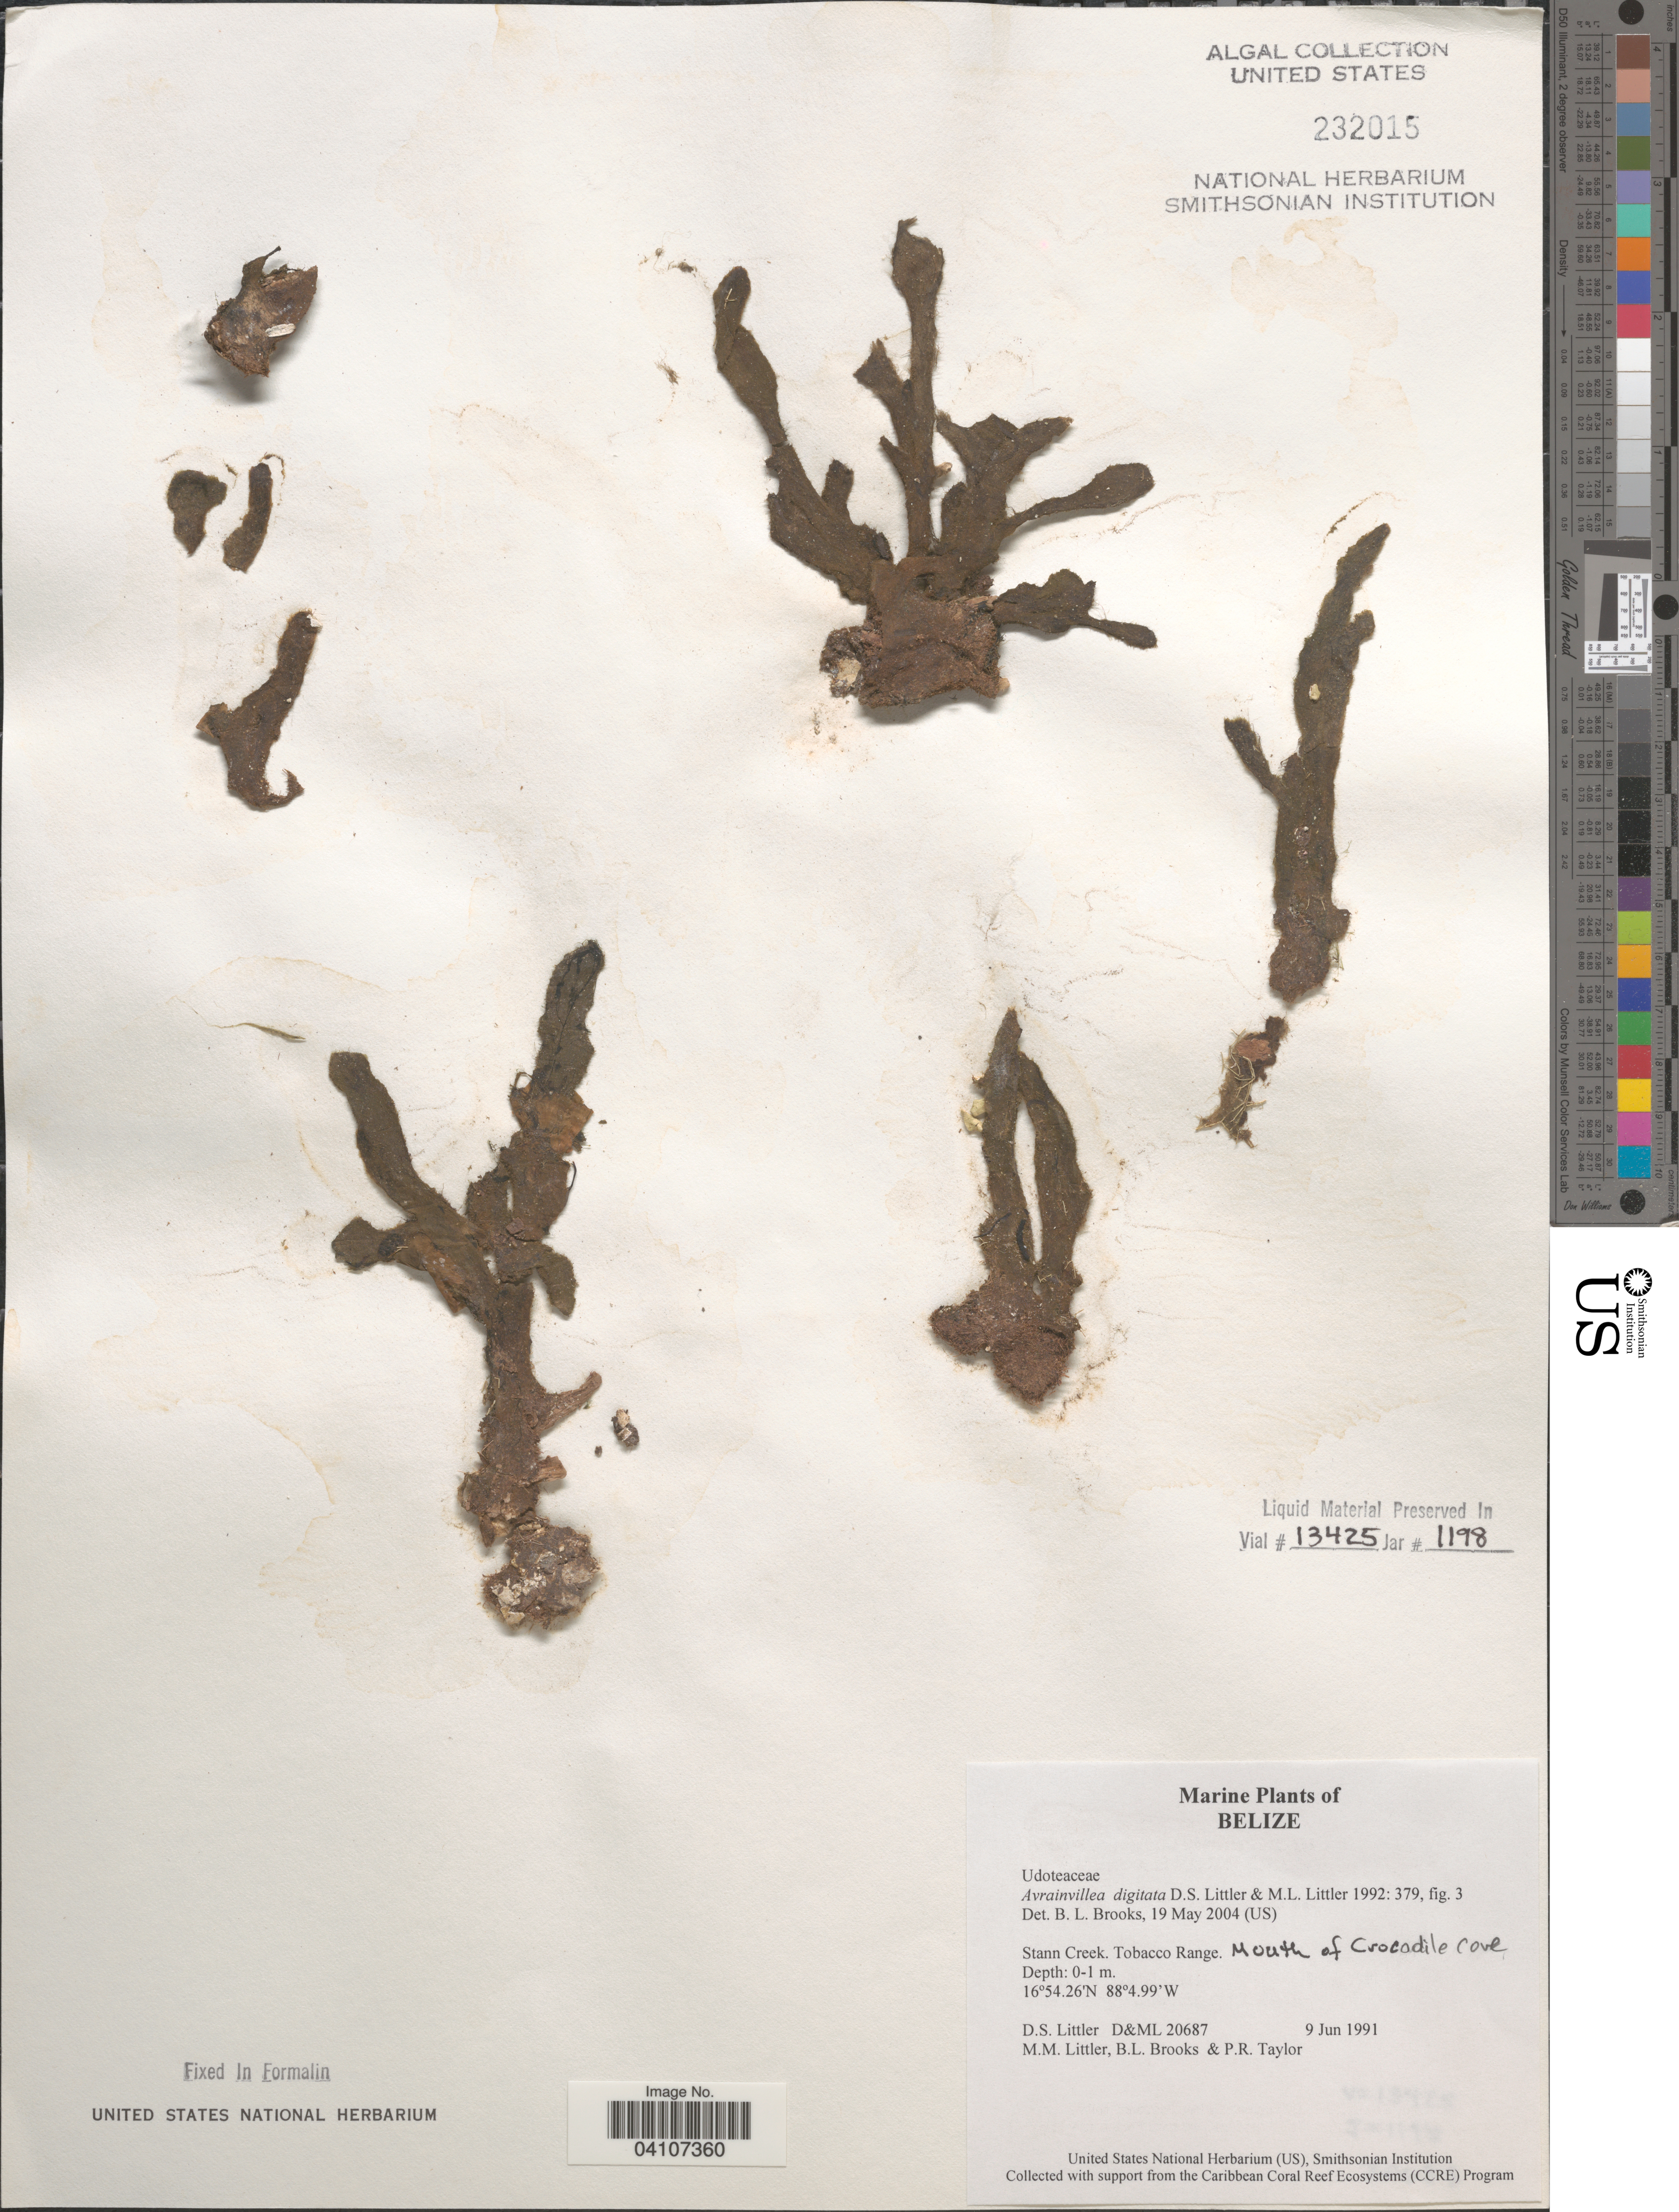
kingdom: Plantae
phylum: Chlorophyta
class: Ulvophyceae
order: Bryopsidales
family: Dichotomosiphonaceae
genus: Avrainvillea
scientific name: Avrainvillea digitata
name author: D.S. Littler & Littler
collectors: D. S. Littler, B. Brooks & P. R. Taylor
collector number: D&ML 20687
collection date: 1991-06-09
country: Belize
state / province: Stann Creek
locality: Tobacco Range. Mouth of Crocodile Cove.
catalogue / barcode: US 232015